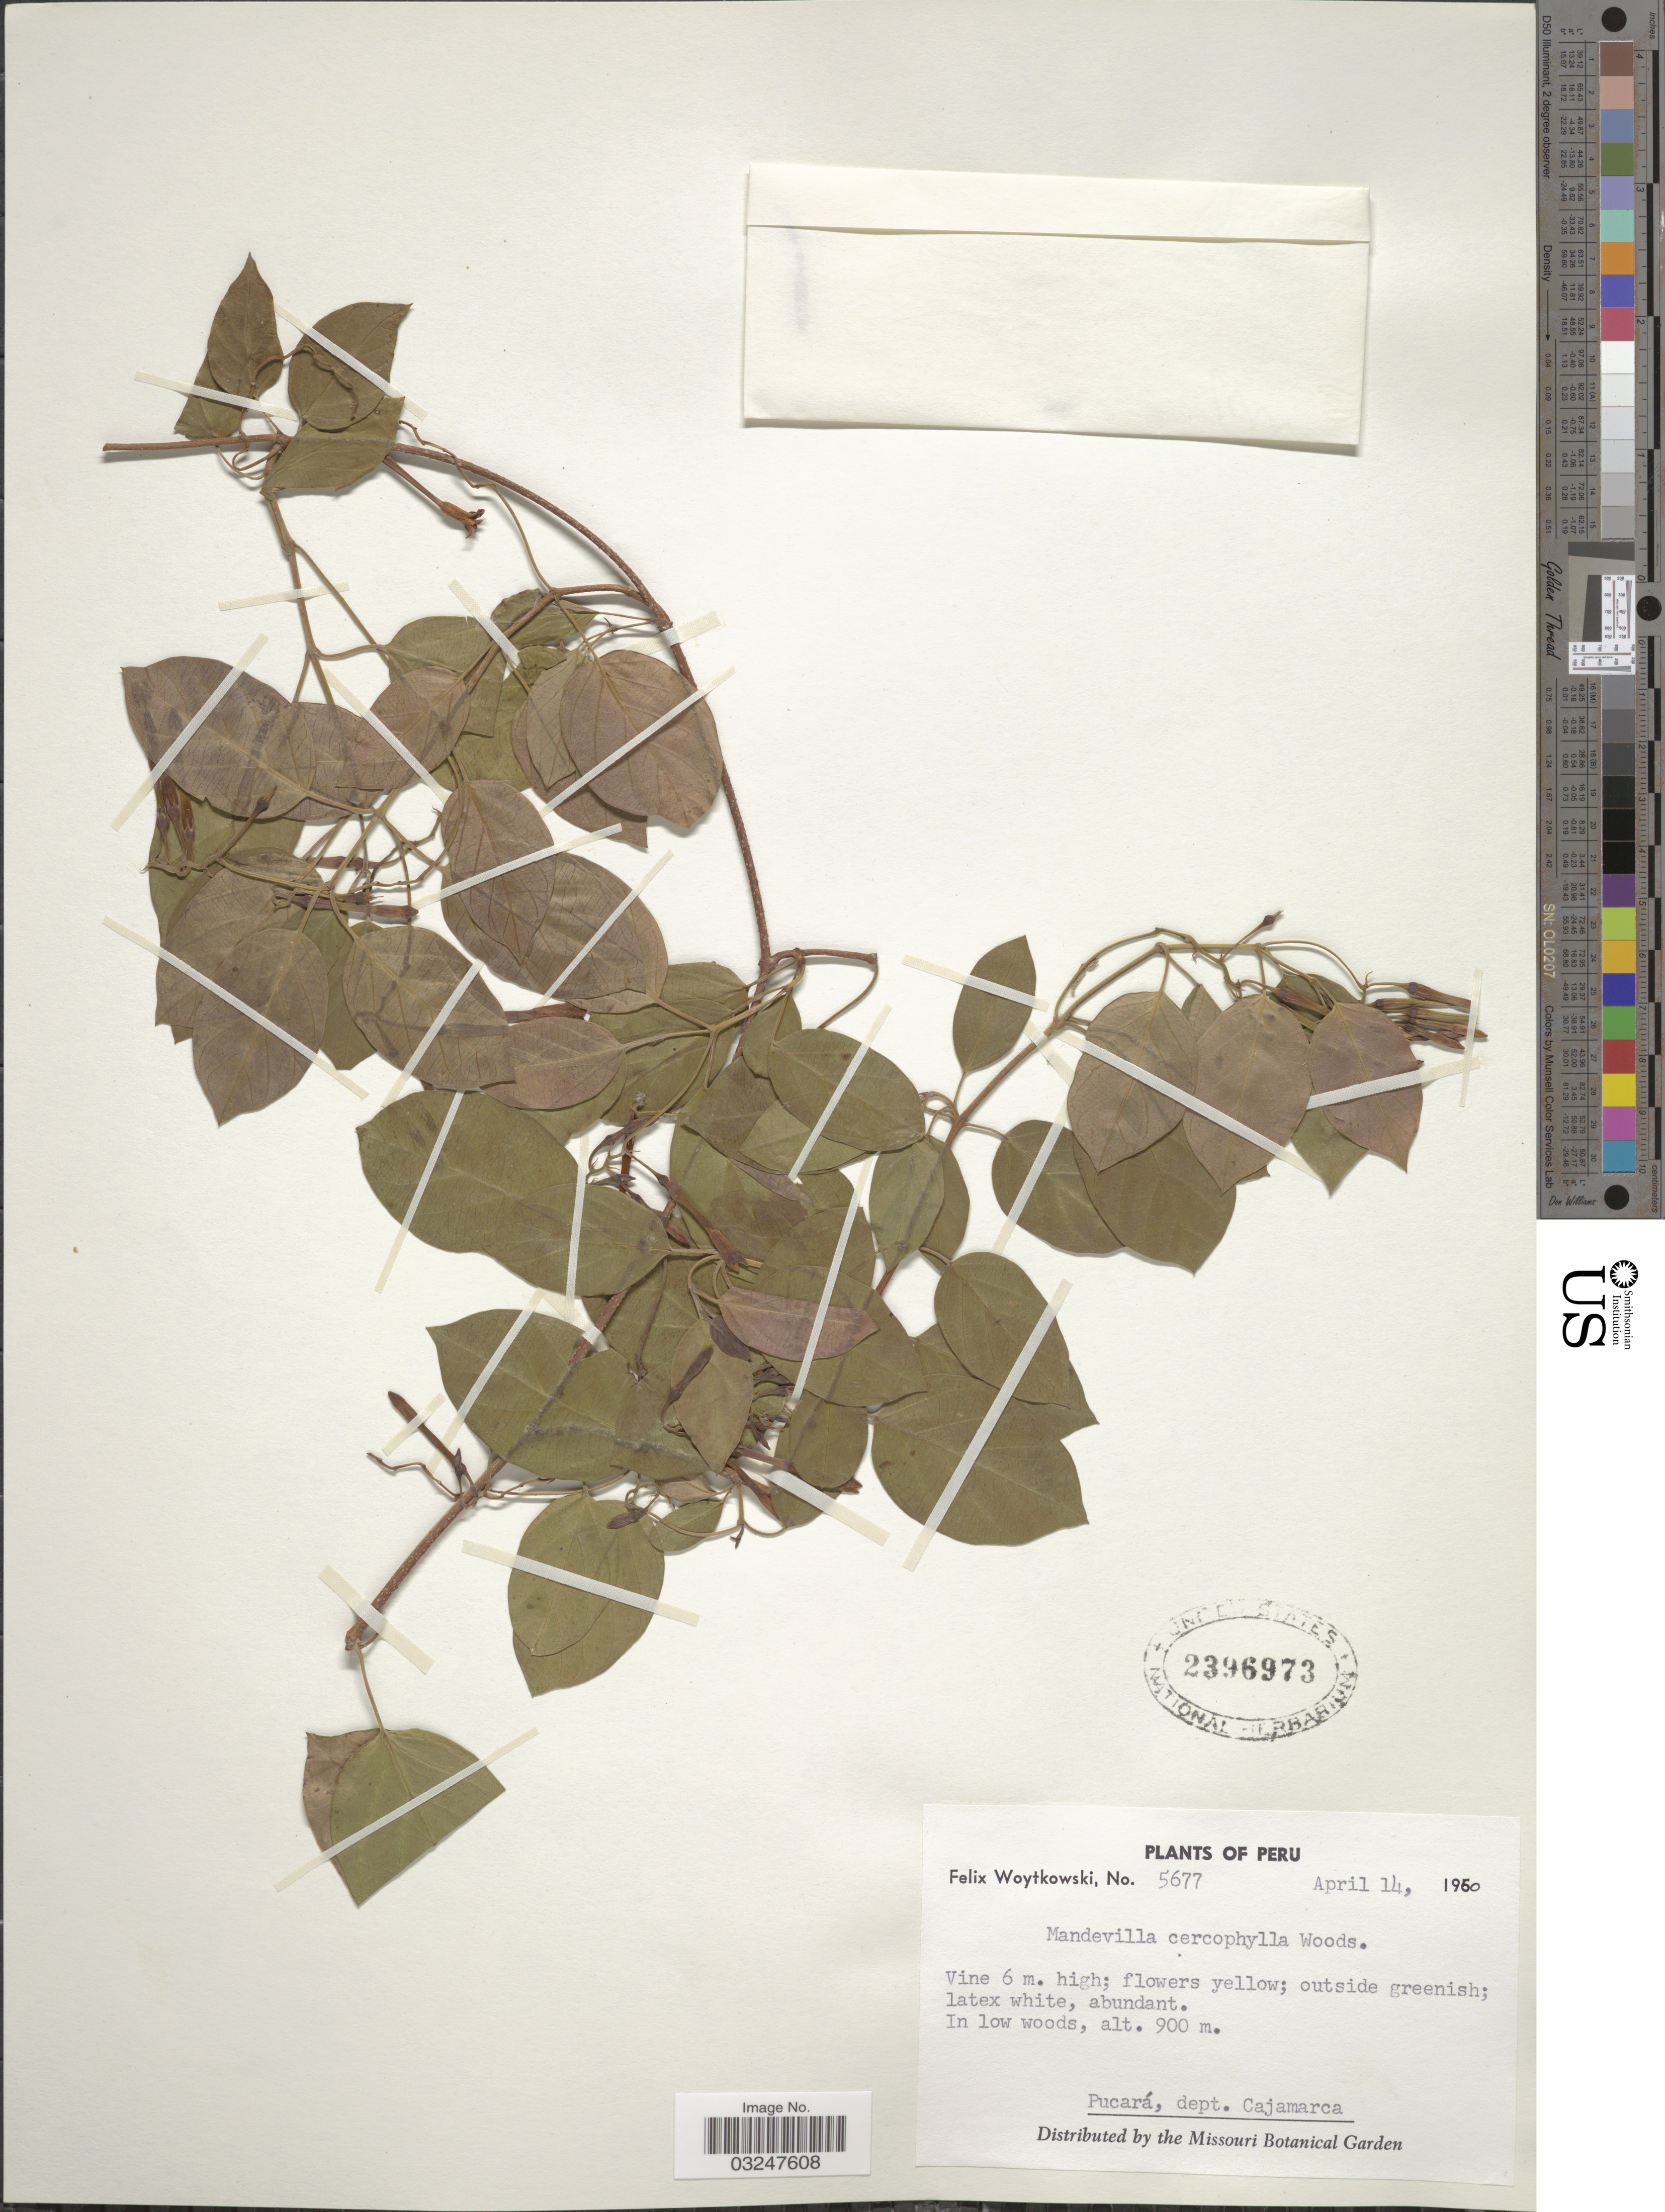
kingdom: Plantae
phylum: Tracheophyta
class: Magnoliopsida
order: Gentianales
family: Apocynaceae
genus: Mandevilla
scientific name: Mandevilla cercophylla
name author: Woodson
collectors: F. Woytkowski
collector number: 5677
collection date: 1950-04-14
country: Peru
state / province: Cajamarca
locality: Pucará, dept. Cajamarca.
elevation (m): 900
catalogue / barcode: US 2396973